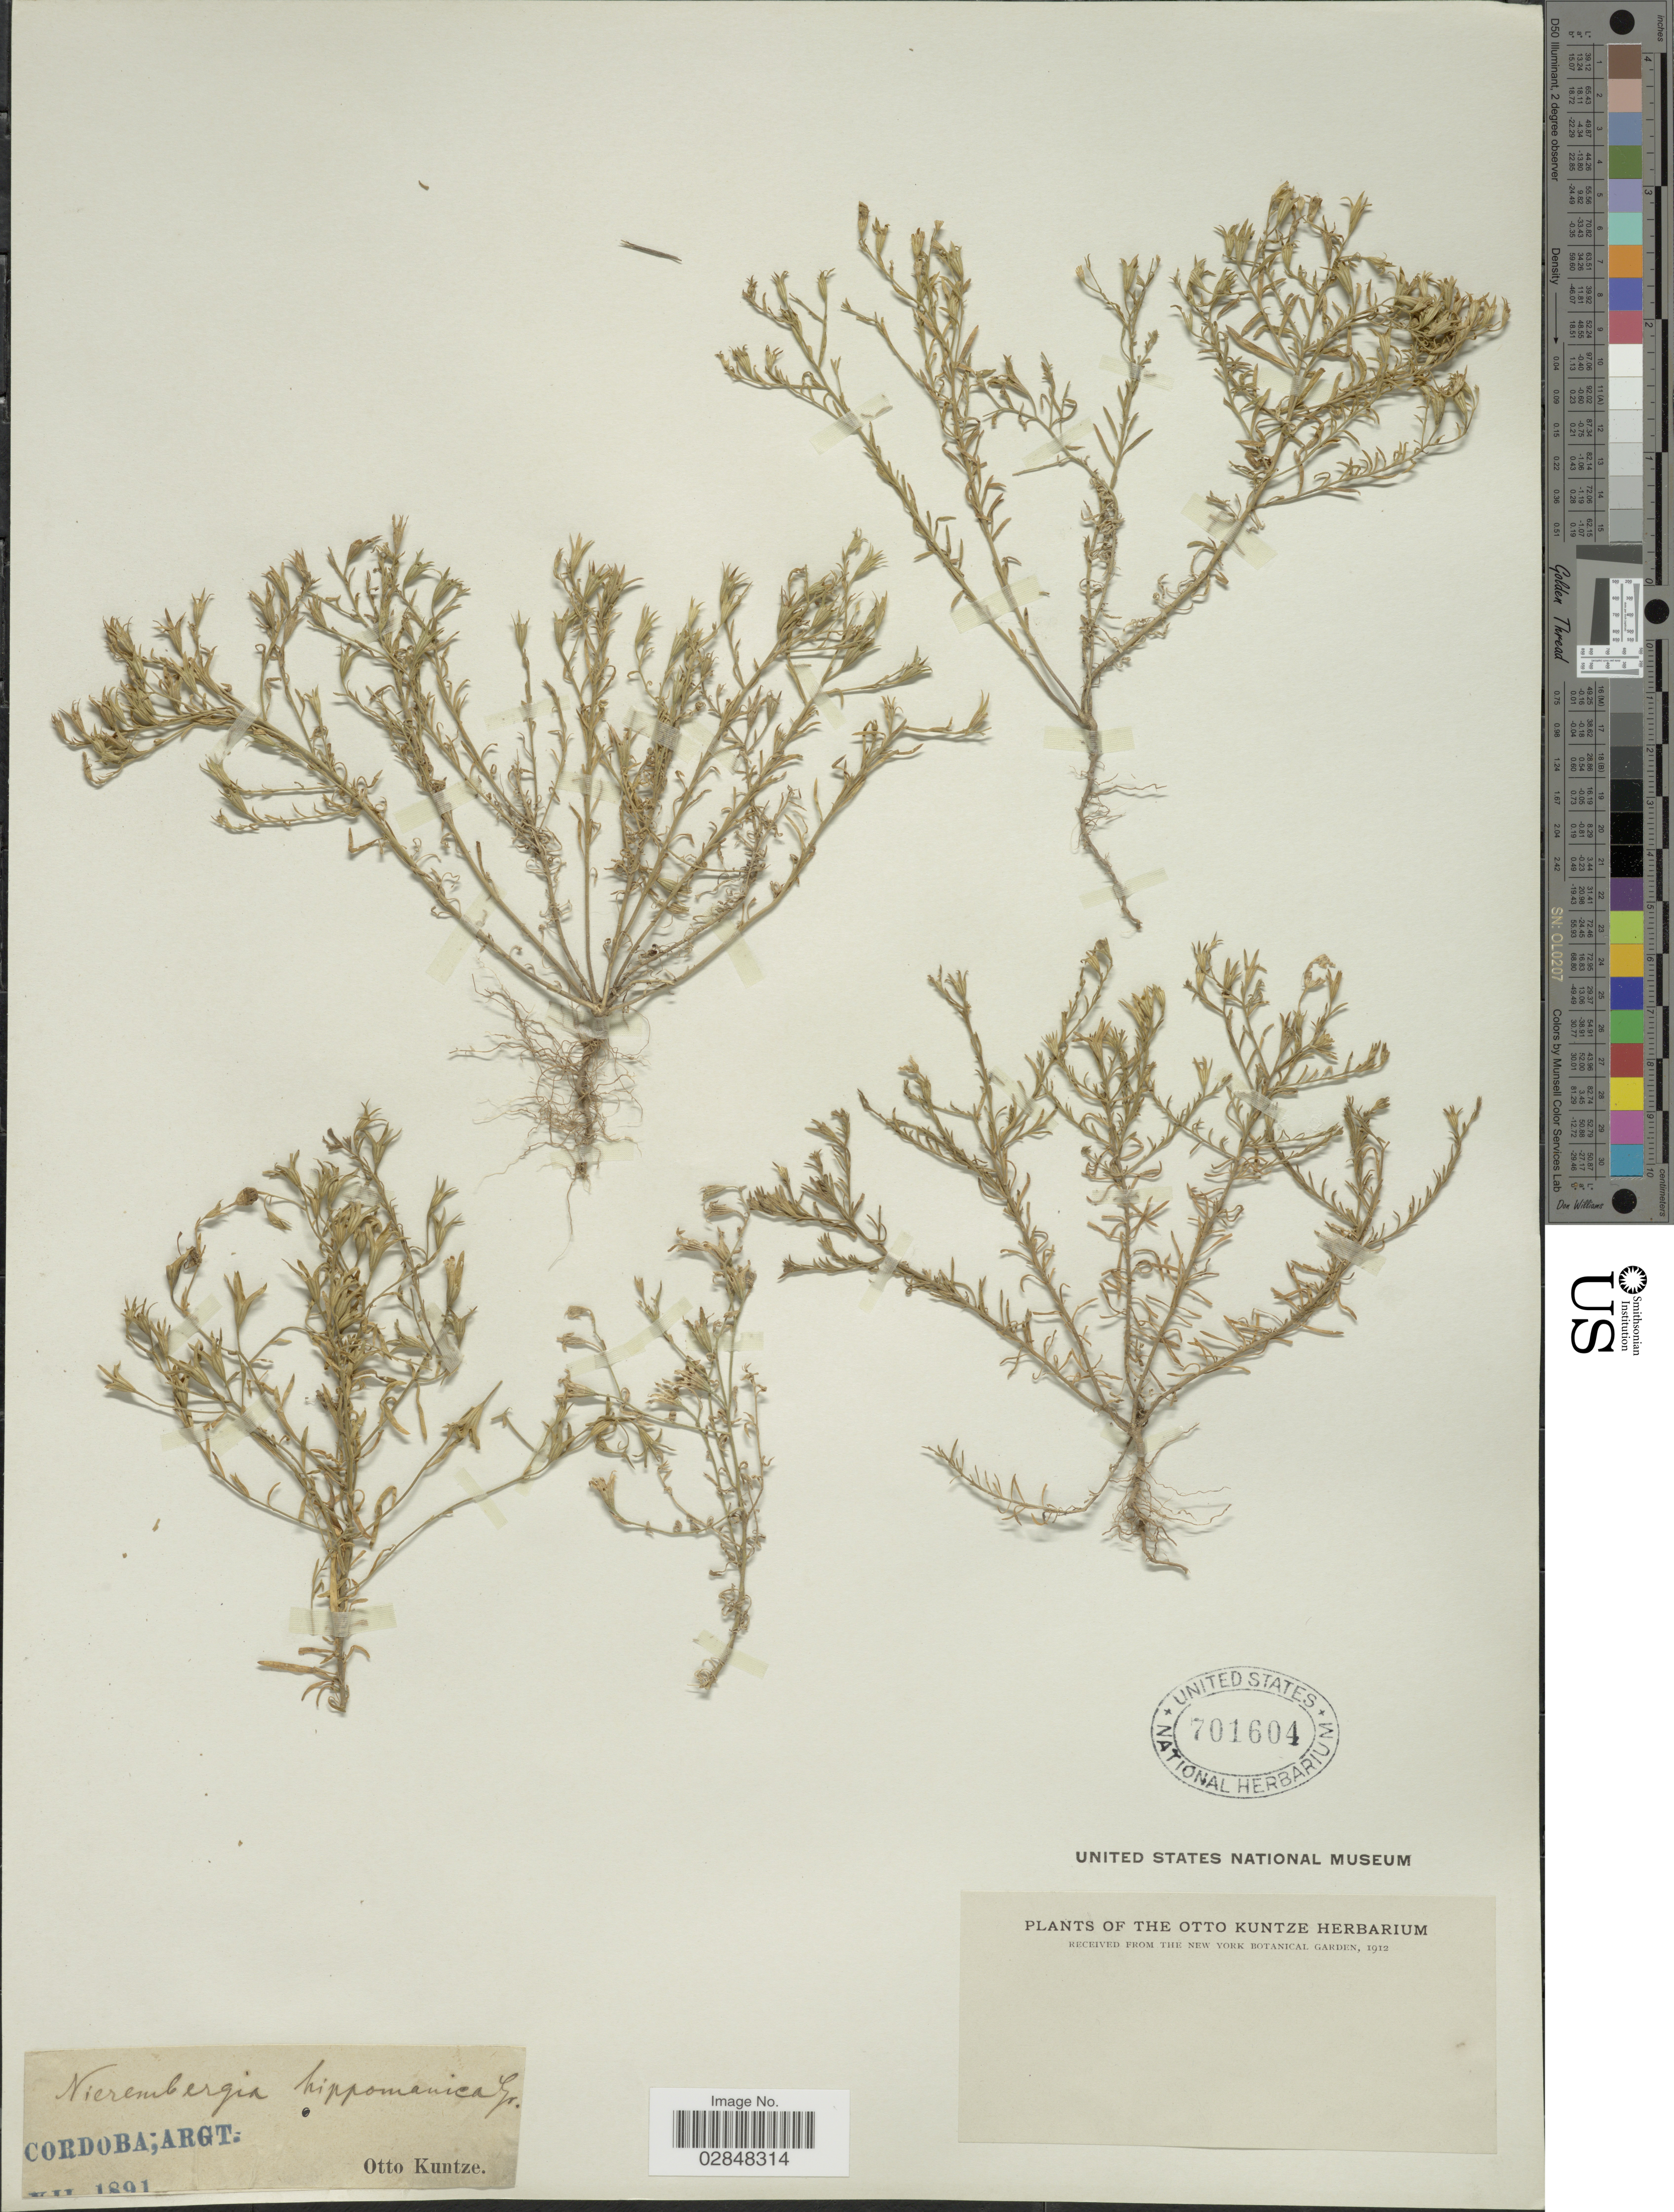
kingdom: Plantae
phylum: Tracheophyta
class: Magnoliopsida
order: Solanales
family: Solanaceae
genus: Nierembergia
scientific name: Nierembergia linariifolia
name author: Graham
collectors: C.E.O. Kuntze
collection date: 1891-07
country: Argentina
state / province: Cordoba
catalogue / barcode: US 701604